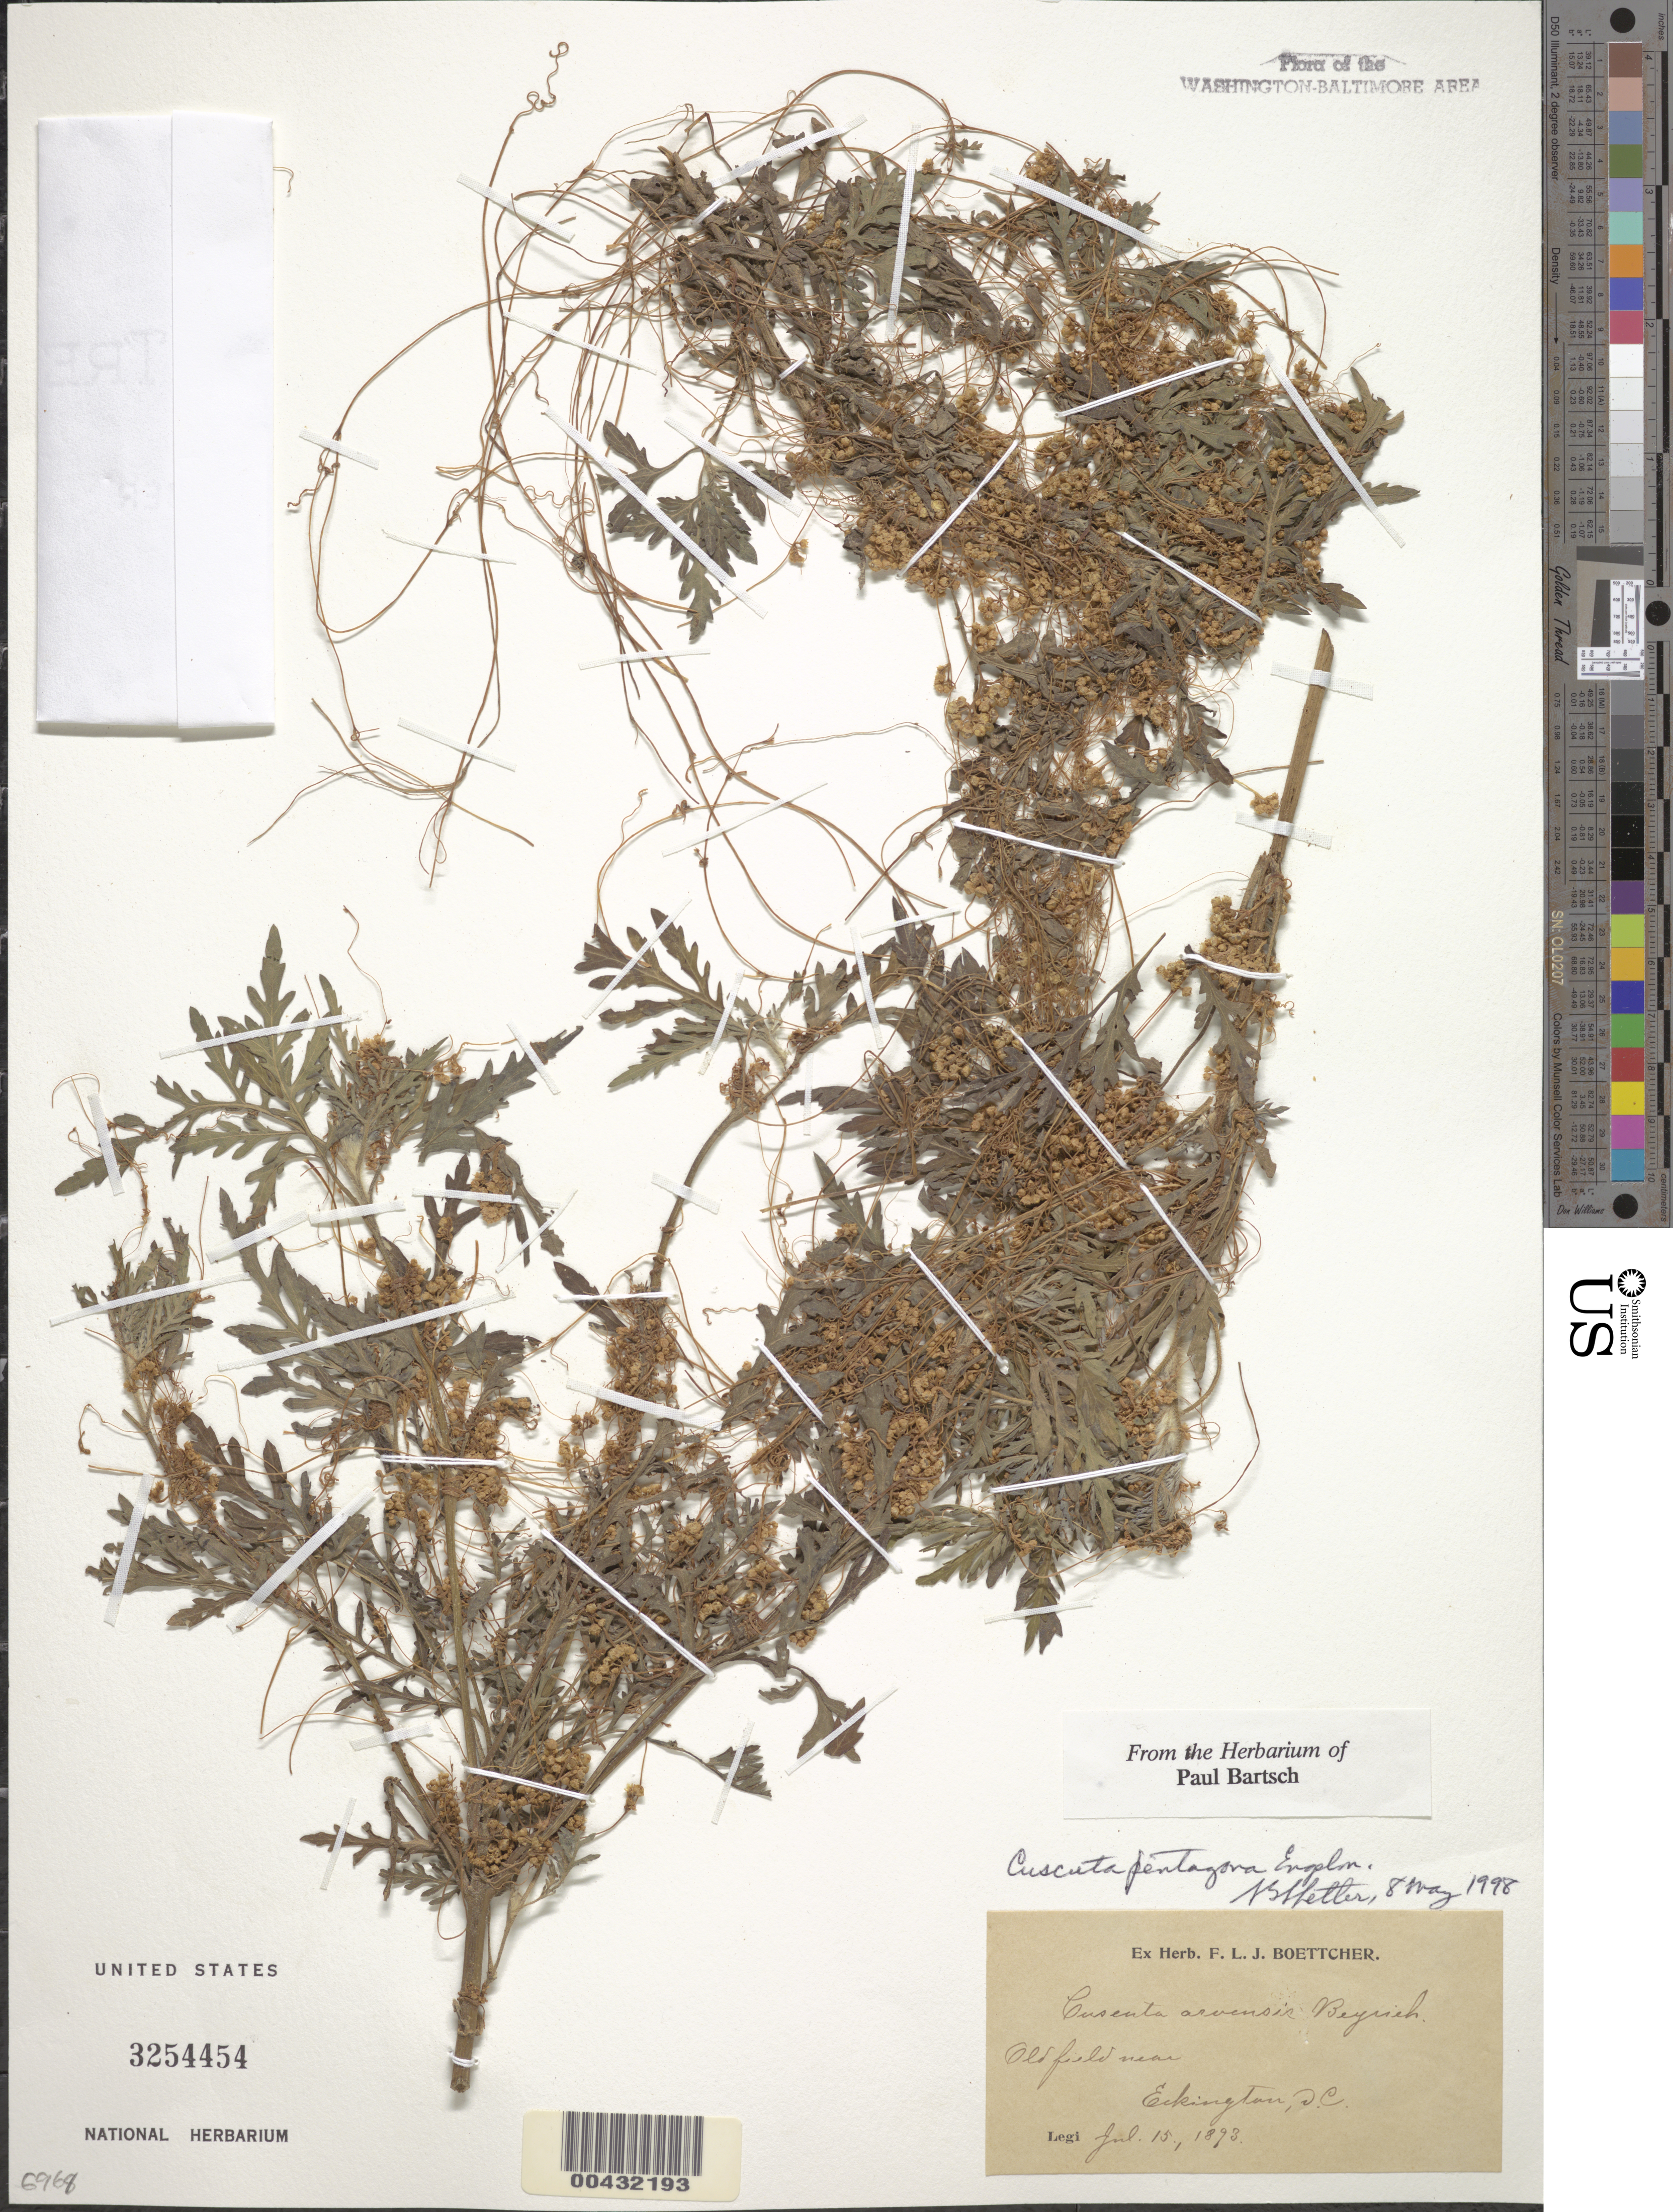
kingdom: Plantae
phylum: Tracheophyta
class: Magnoliopsida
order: Solanales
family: Convolvulaceae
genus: Cuscuta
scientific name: Cuscuta pentagona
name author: Engelm.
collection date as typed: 15 Jul 1893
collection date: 1893-07-15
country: United States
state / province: District of Columbia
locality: Eckington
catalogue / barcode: US 3254454